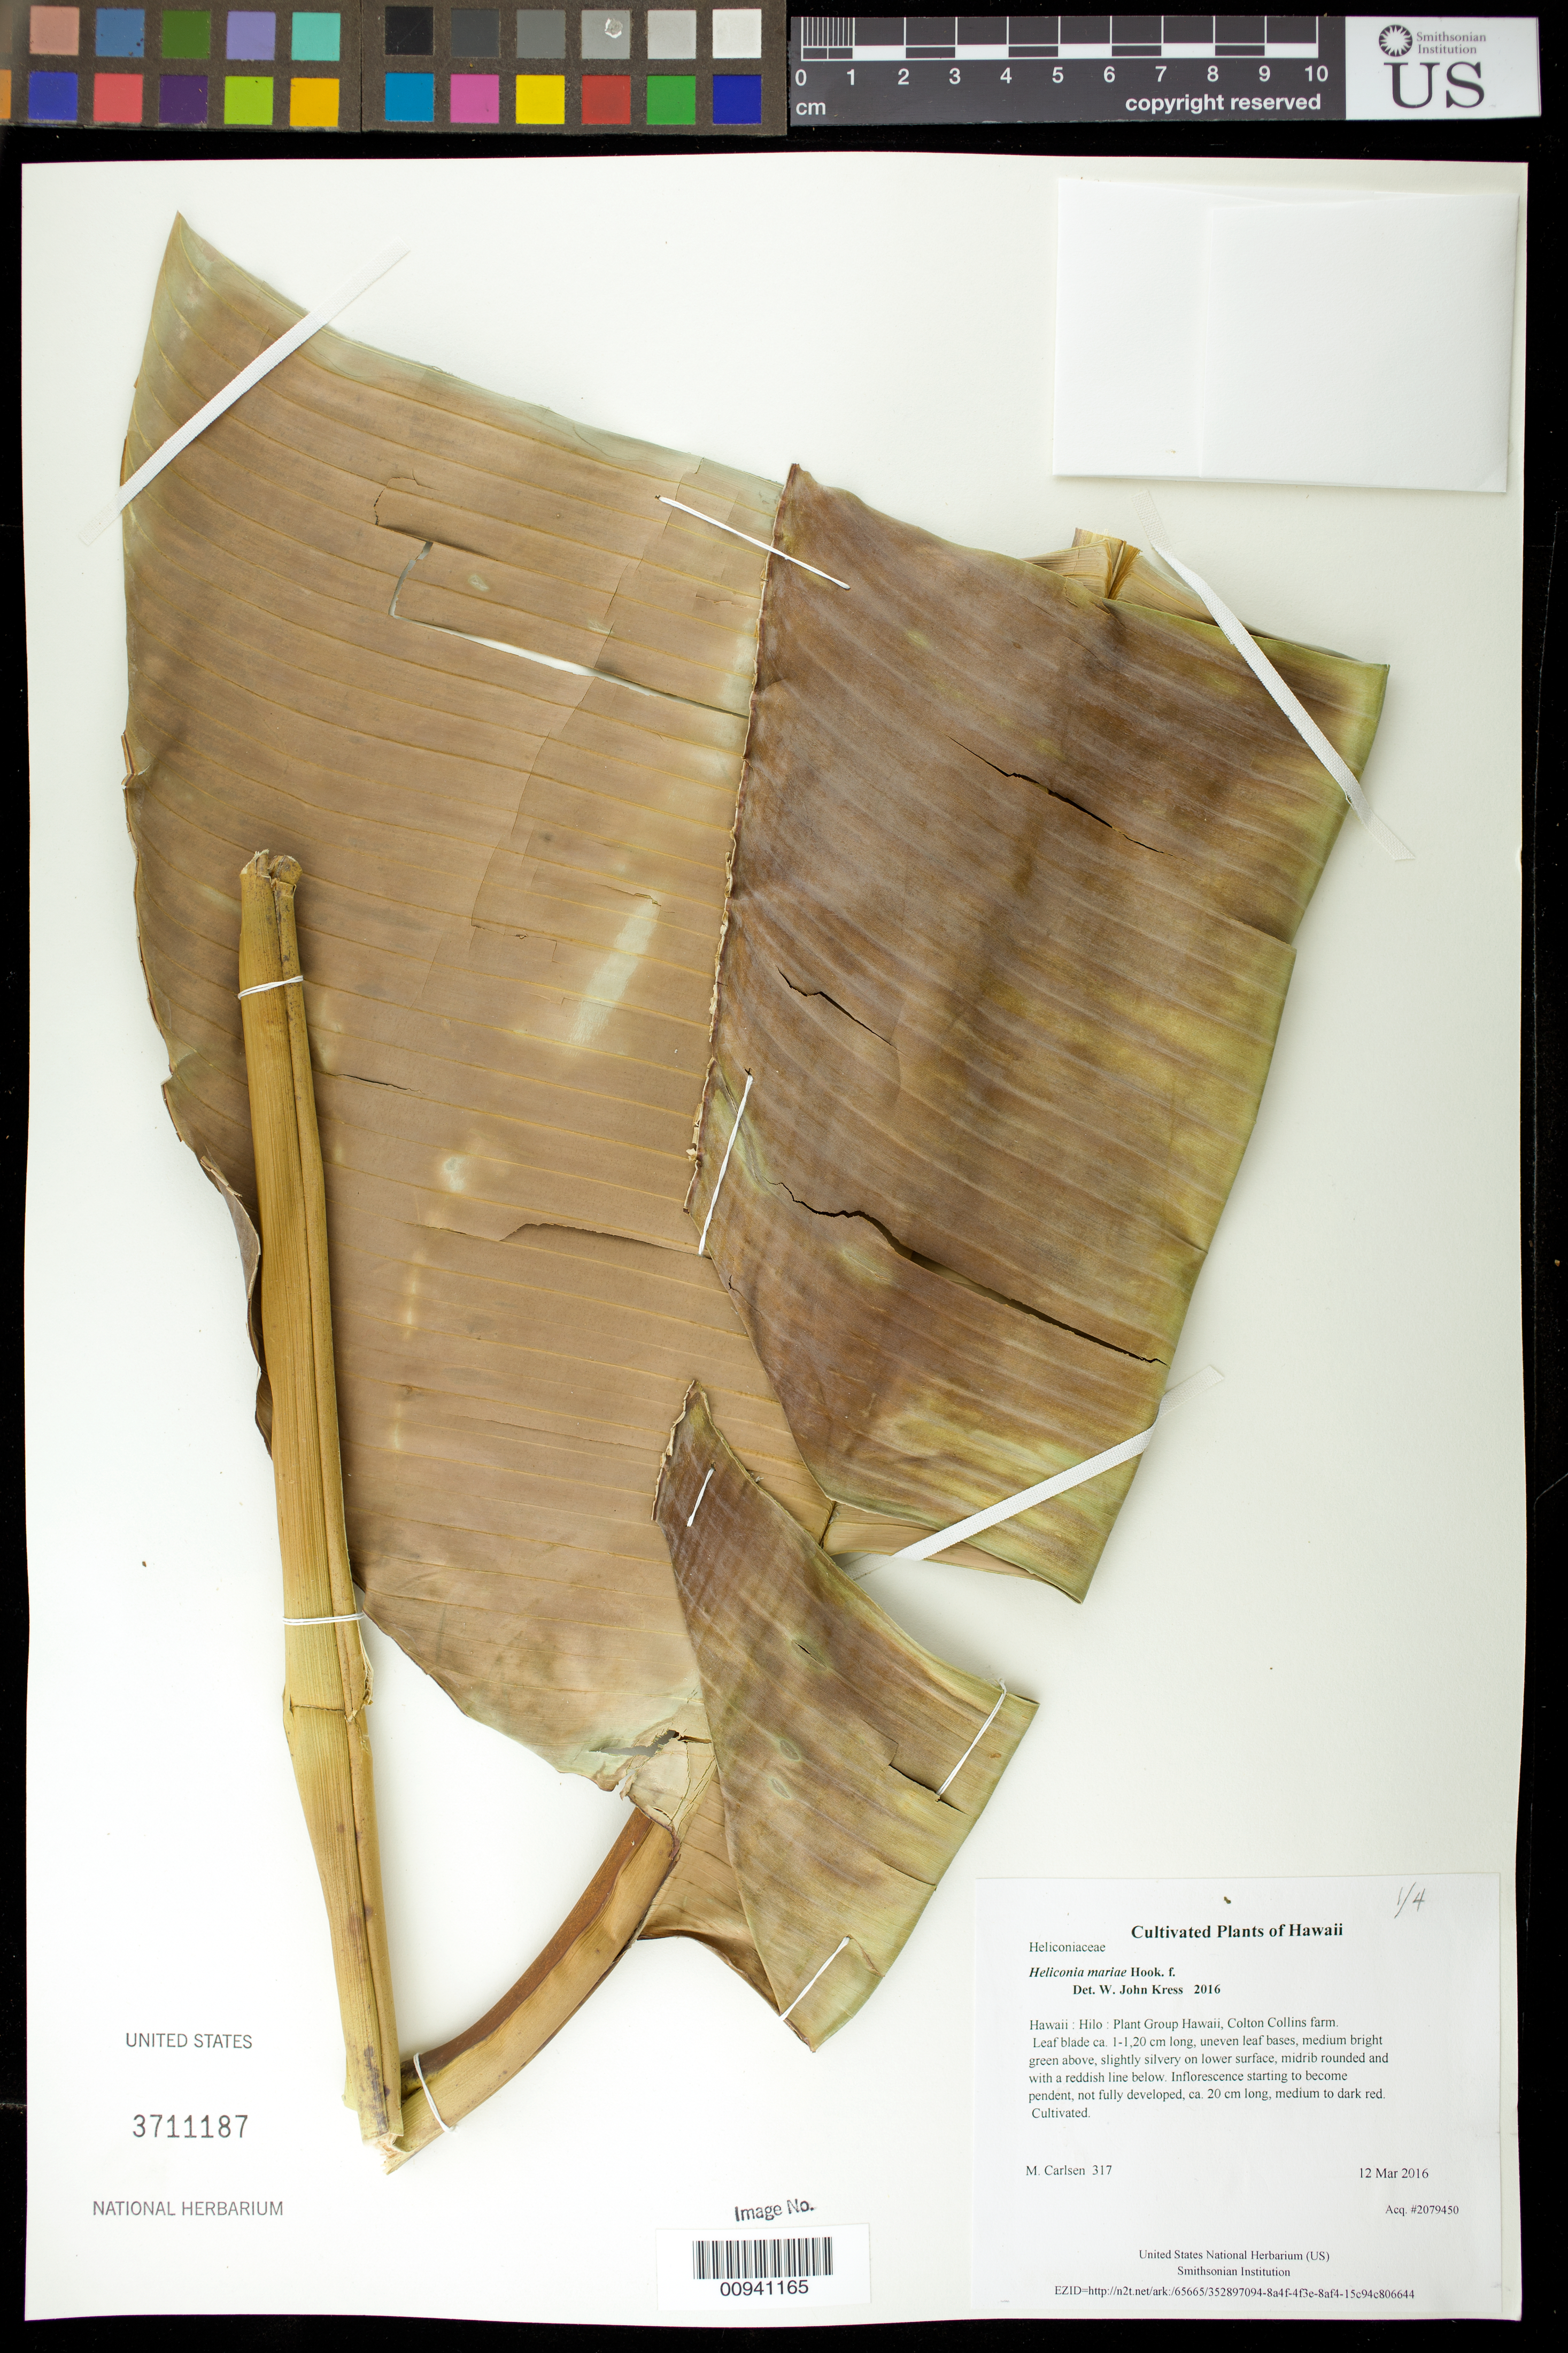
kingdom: Plantae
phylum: Tracheophyta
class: Liliopsida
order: Zingiberales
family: Heliconiaceae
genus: Heliconia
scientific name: Heliconia mariae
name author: Hook. f.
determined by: Kress, W. J., (US), Smithsonian Institution - National Museum of Natural History (UNITED STATES)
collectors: M. M. Carlsen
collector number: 317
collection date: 2016-03-12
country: United States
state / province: Hawaii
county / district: Hawaii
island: Hawaii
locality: Plant Group Hawaii, Colton Collins farm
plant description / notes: Dried tissue stored in Biorepository at AG5NO51.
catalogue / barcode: US 3711187